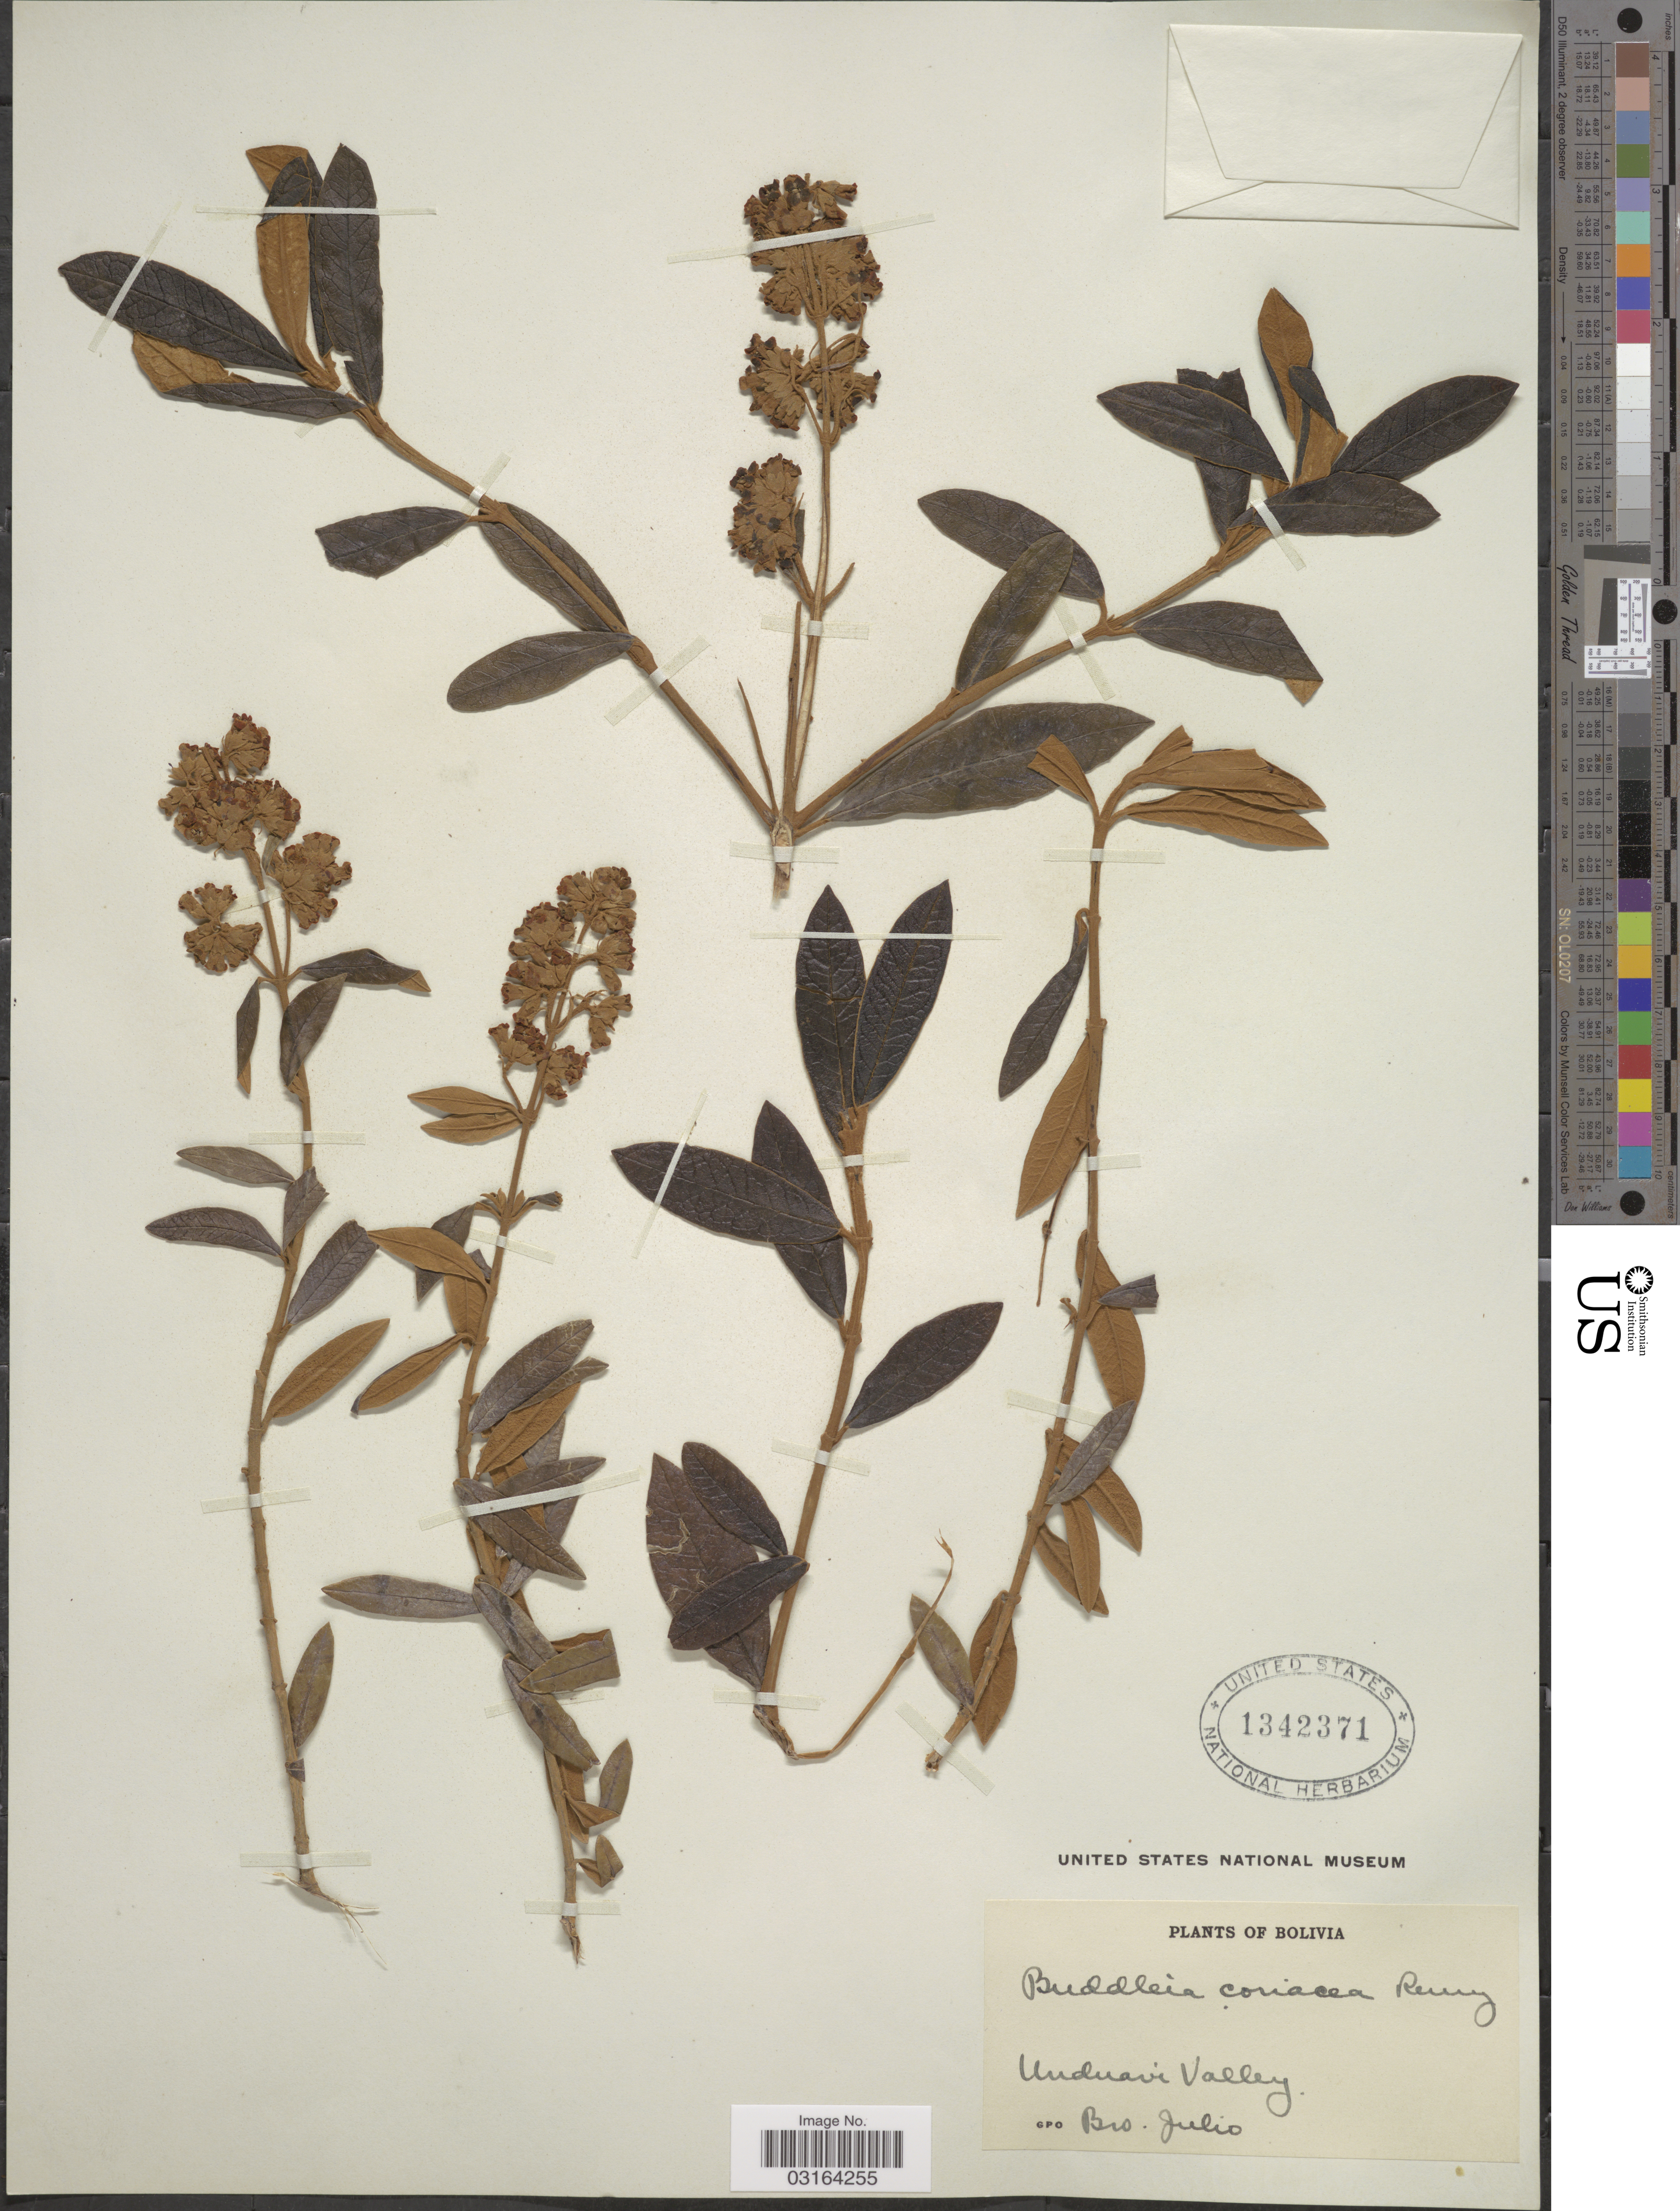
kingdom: Plantae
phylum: Tracheophyta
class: Magnoliopsida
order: Lamiales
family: Scrophulariaceae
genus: Buddleja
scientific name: Buddleja coriacea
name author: Remy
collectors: Bro. Julio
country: Bolivia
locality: Unduavi Valley.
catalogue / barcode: US 1342371